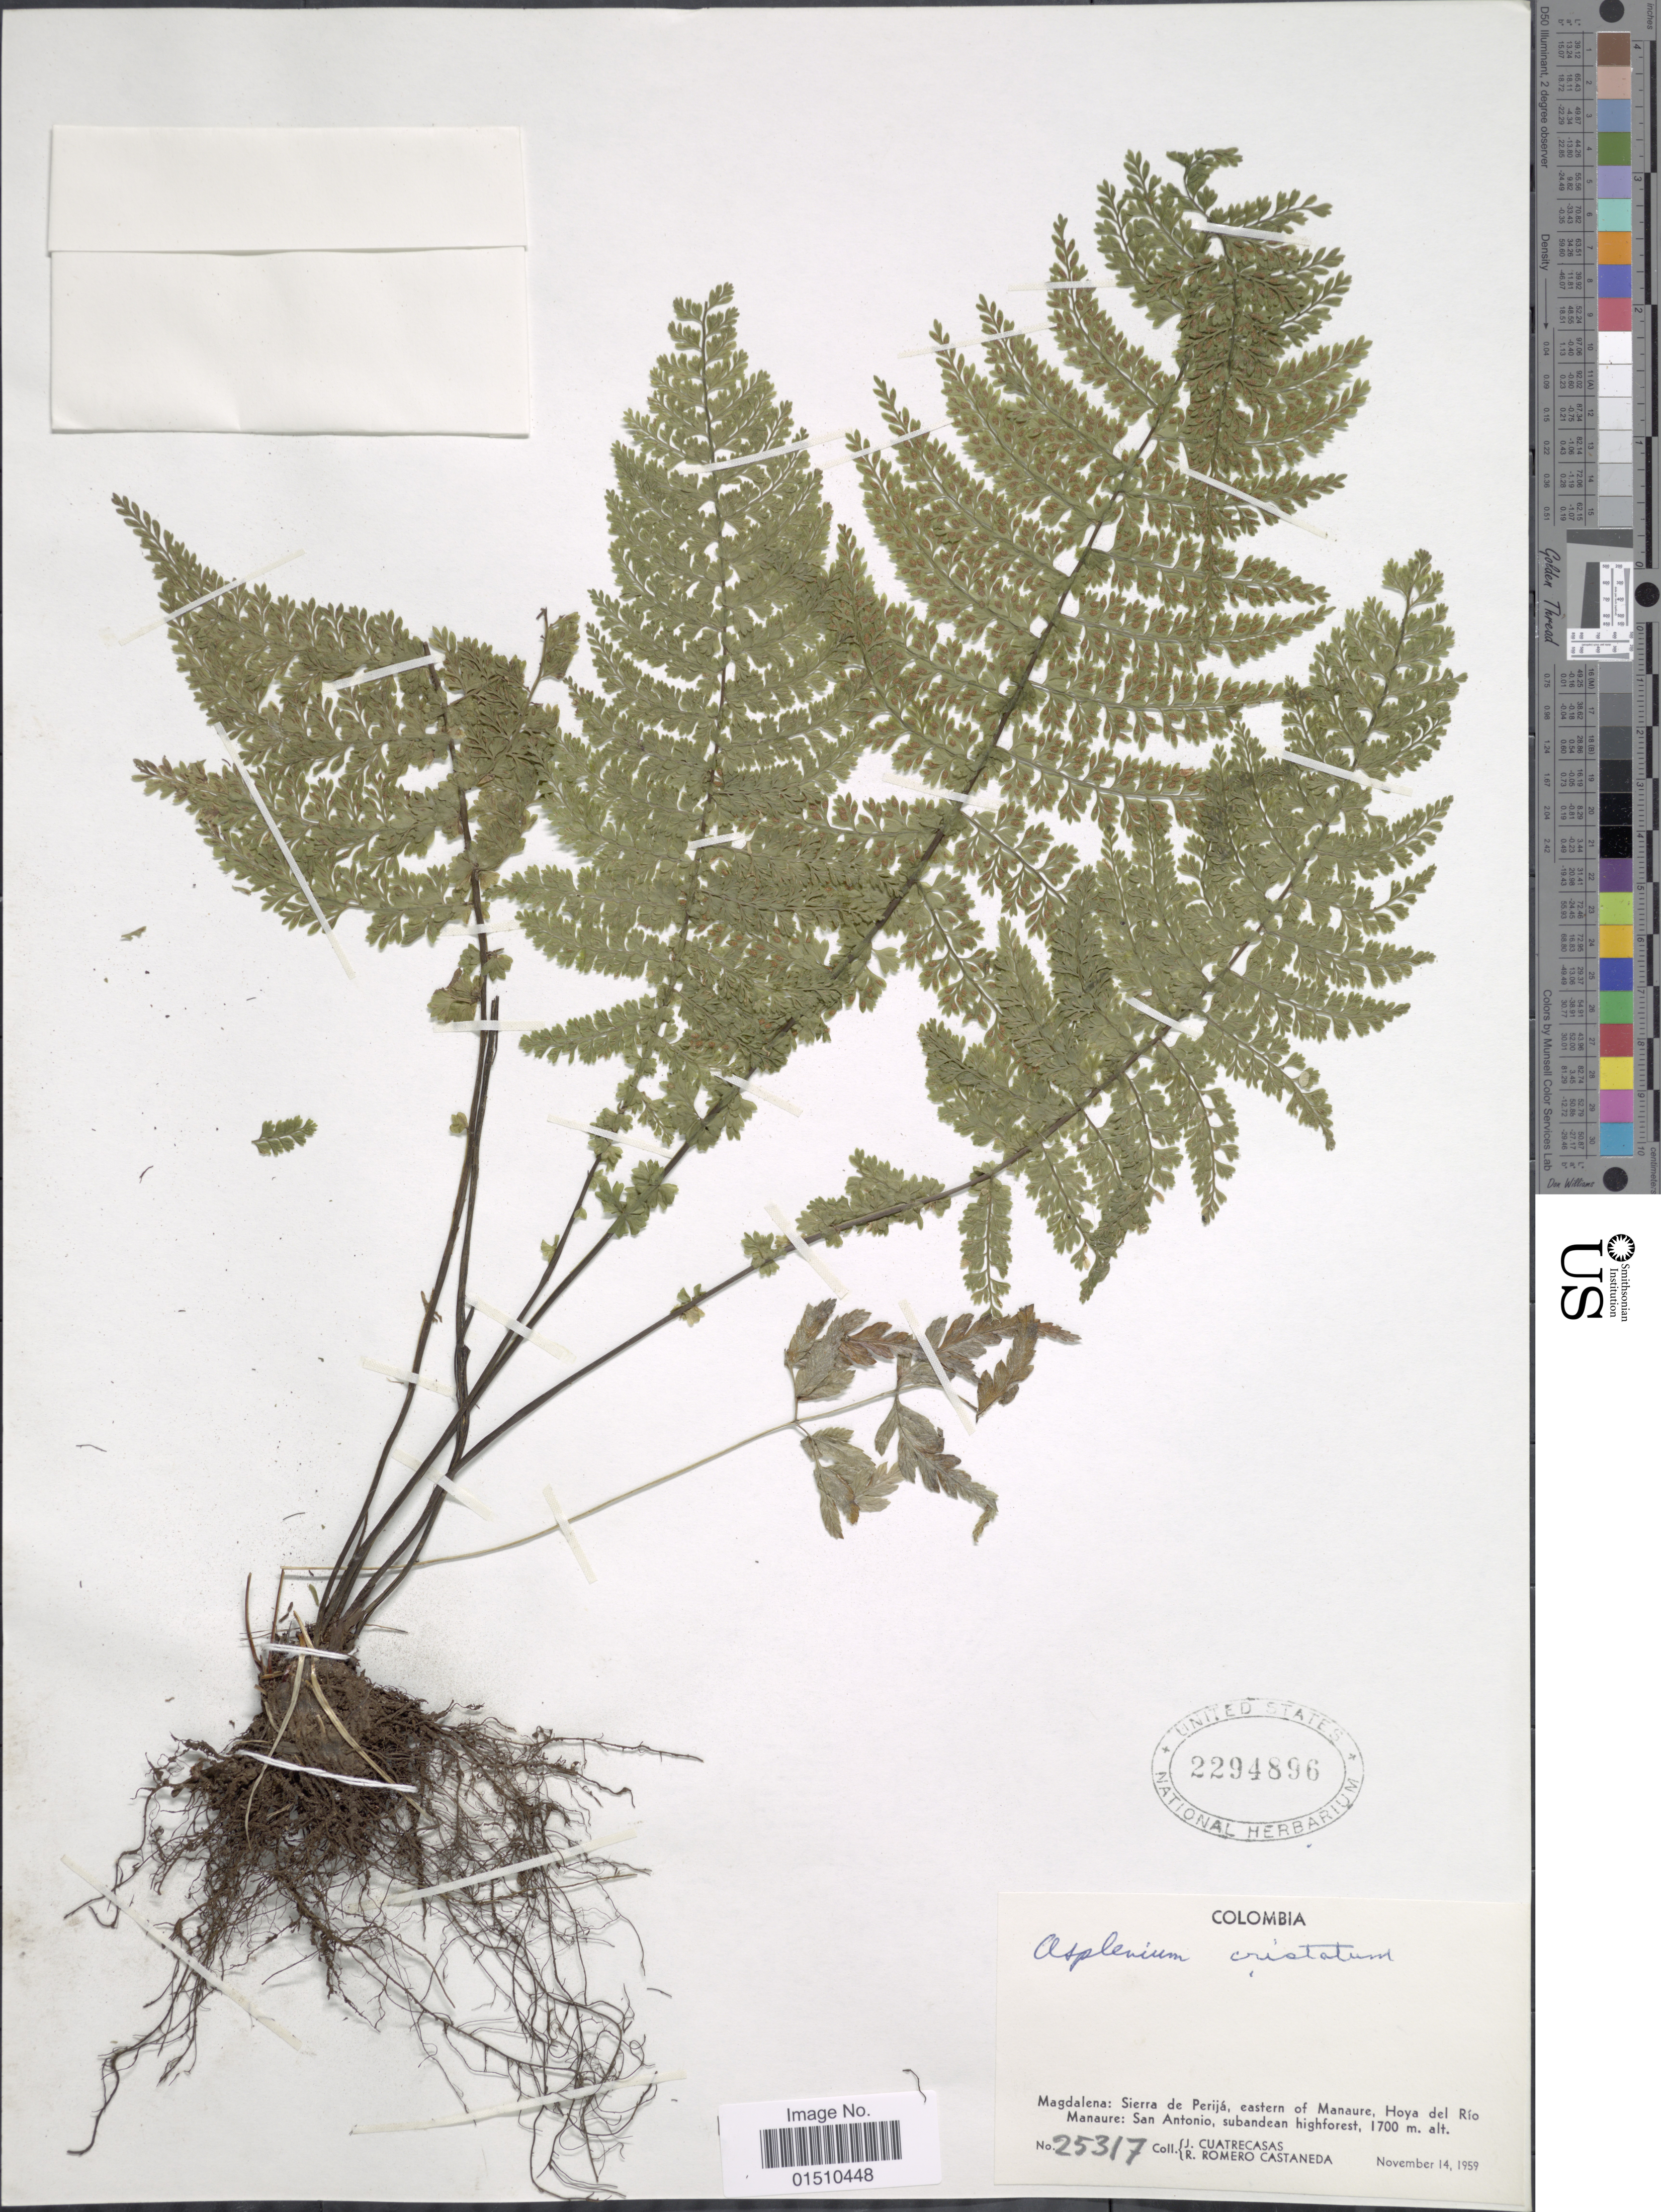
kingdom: Plantae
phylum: Tracheophyta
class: Polypodiopsida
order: Polypodiales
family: Aspleniaceae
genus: Asplenium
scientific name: Asplenium cristatum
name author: Lam.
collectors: J. Cuatrecasas & R. Romero Castañeda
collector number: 25317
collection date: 1959-11-14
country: Colombia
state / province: Magdalena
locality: Colombia, Sierra de Perija, eastern of Manaure, Hoya del Rio Manaure: San Antonio, subandean highforest.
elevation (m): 1700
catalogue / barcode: US 2294896